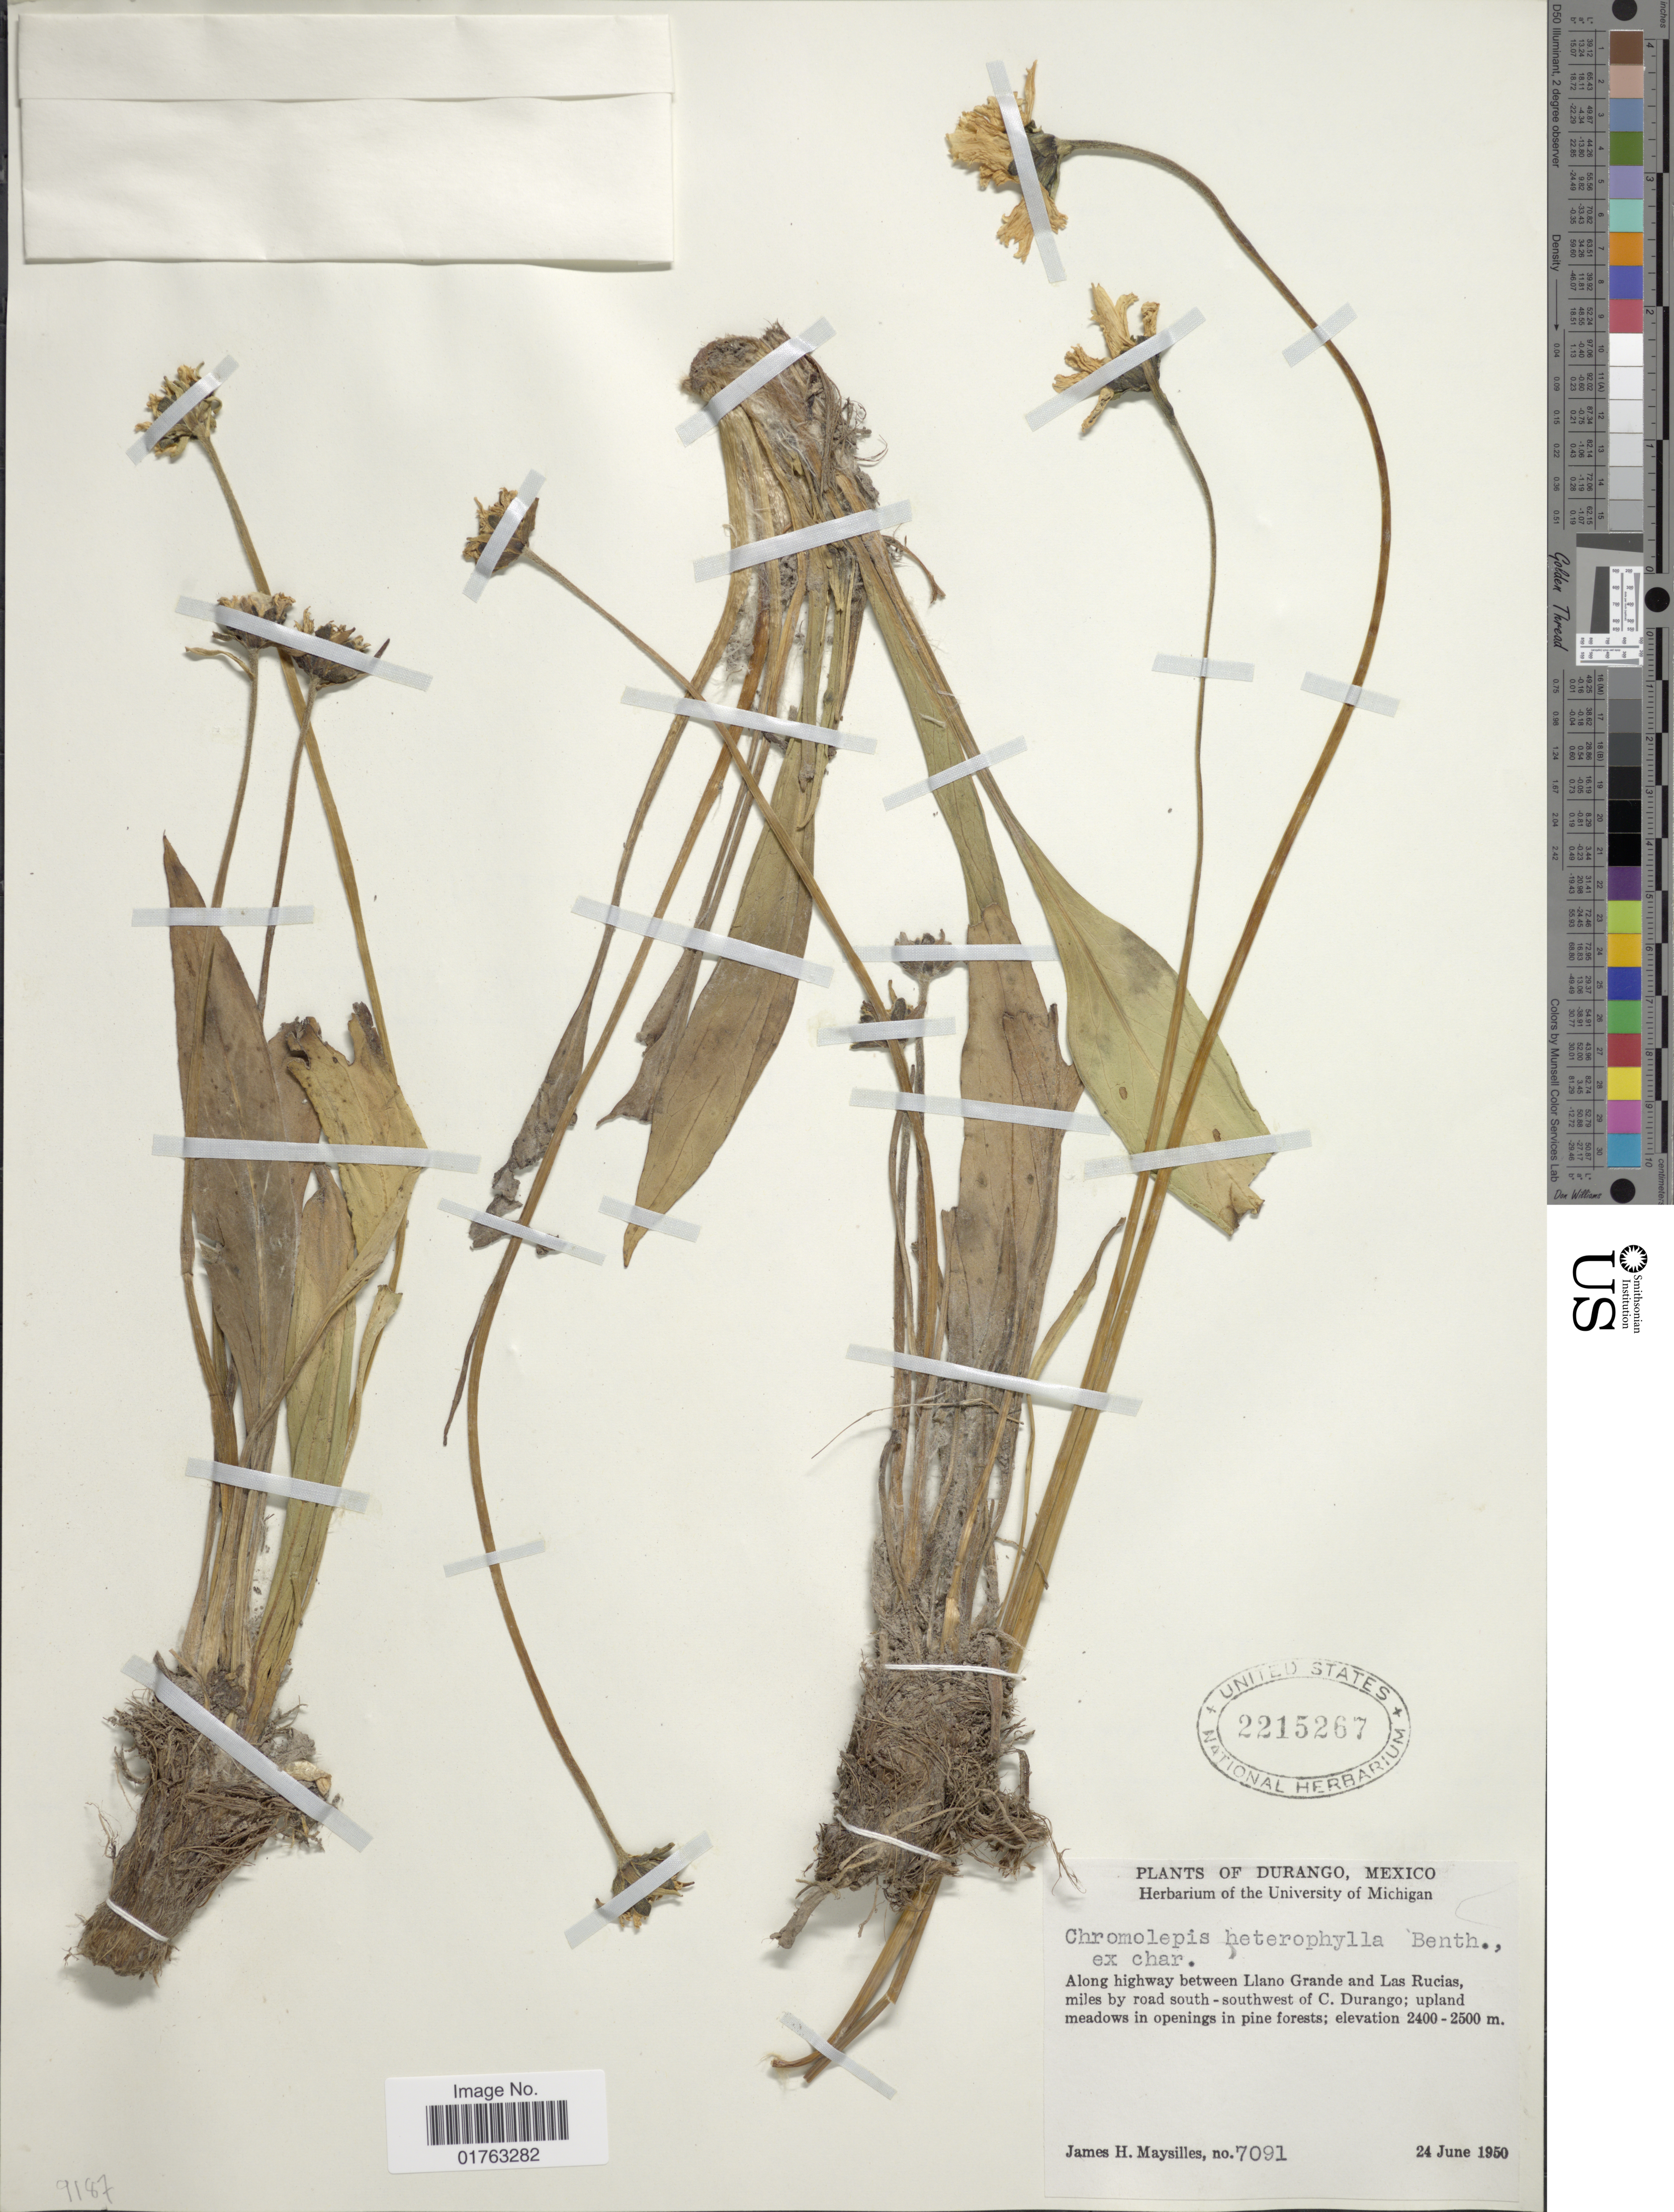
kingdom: Plantae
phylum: Tracheophyta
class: Magnoliopsida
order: Asterales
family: Asteraceae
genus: Chromolepis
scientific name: Chromolepis heterophylla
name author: Benth.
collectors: J. Maysilles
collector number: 7091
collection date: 1950-06-24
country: Mexico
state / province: Durango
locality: Along highway between Llano Grande and Las Rucias, miles by road south-southwest of C. Durango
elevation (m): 2400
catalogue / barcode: US 2215267